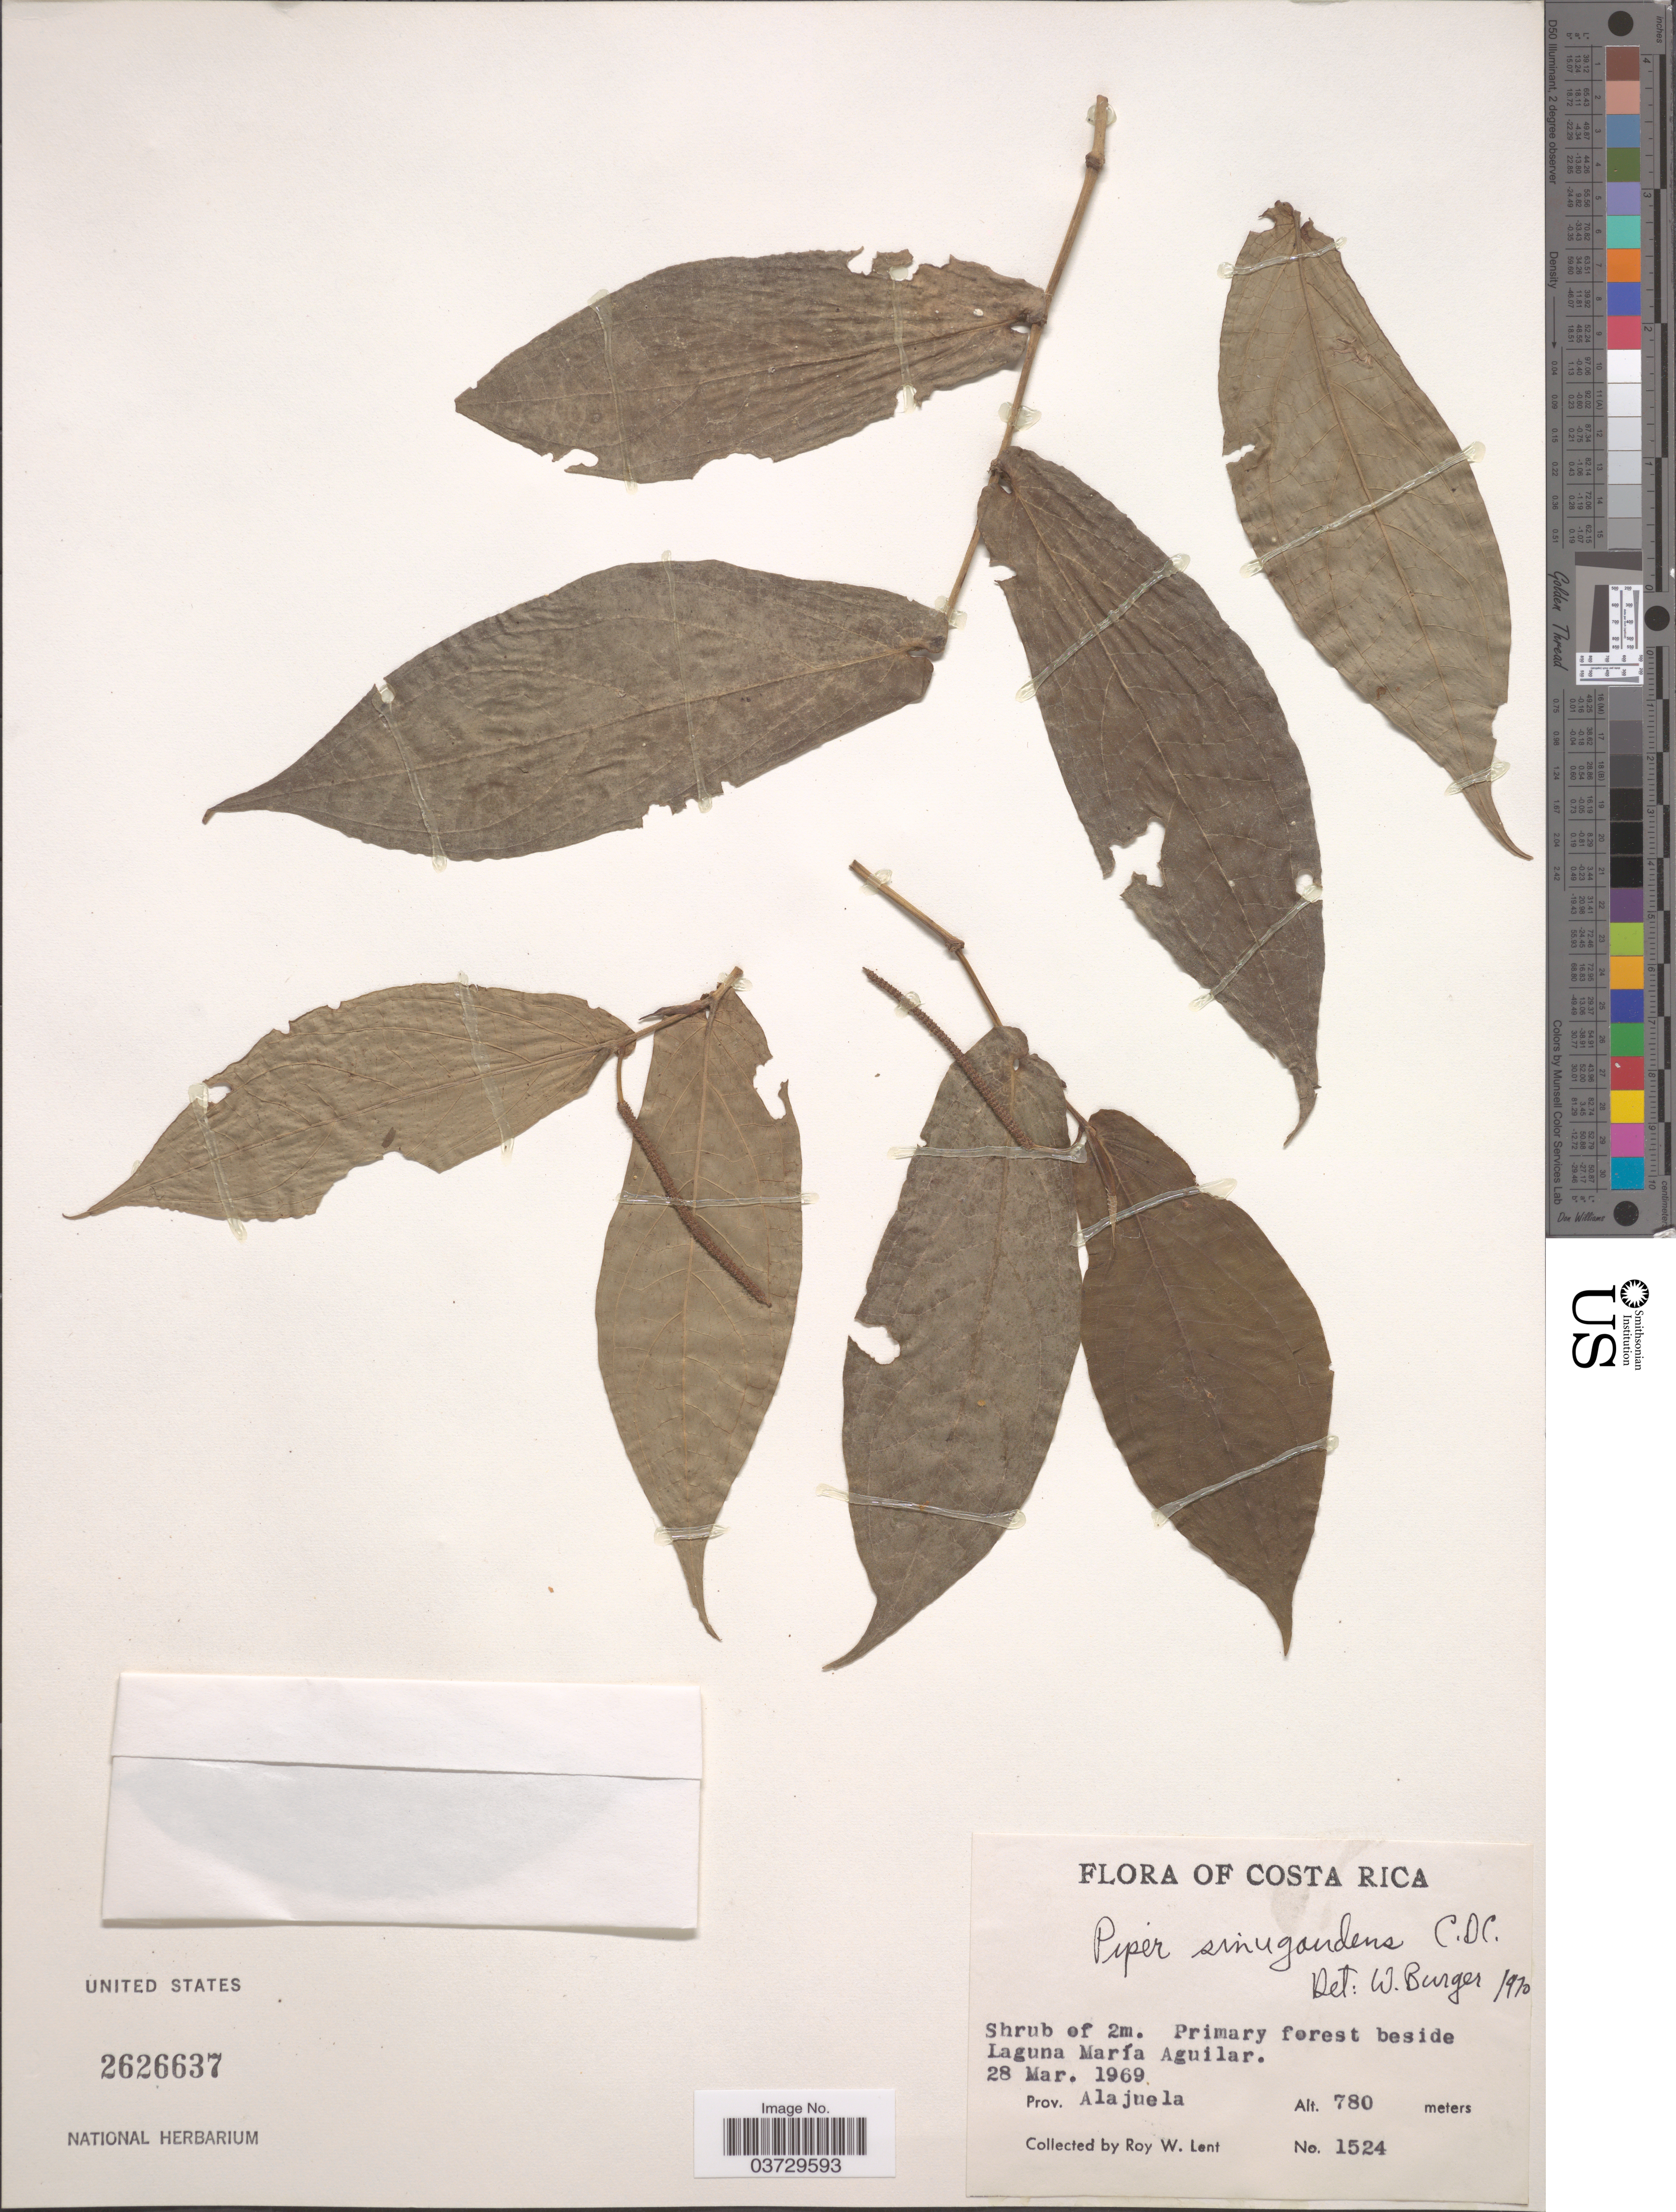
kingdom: Plantae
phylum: Tracheophyta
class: Magnoliopsida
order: Piperales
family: Piperaceae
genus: Piper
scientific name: Piper sinugaudens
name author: C. DC.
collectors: R. W. Lent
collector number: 1524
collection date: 1969-03-28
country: Costa Rica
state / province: Alajuela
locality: Beside Laguna María Aguilar.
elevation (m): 780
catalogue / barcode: US 2626637